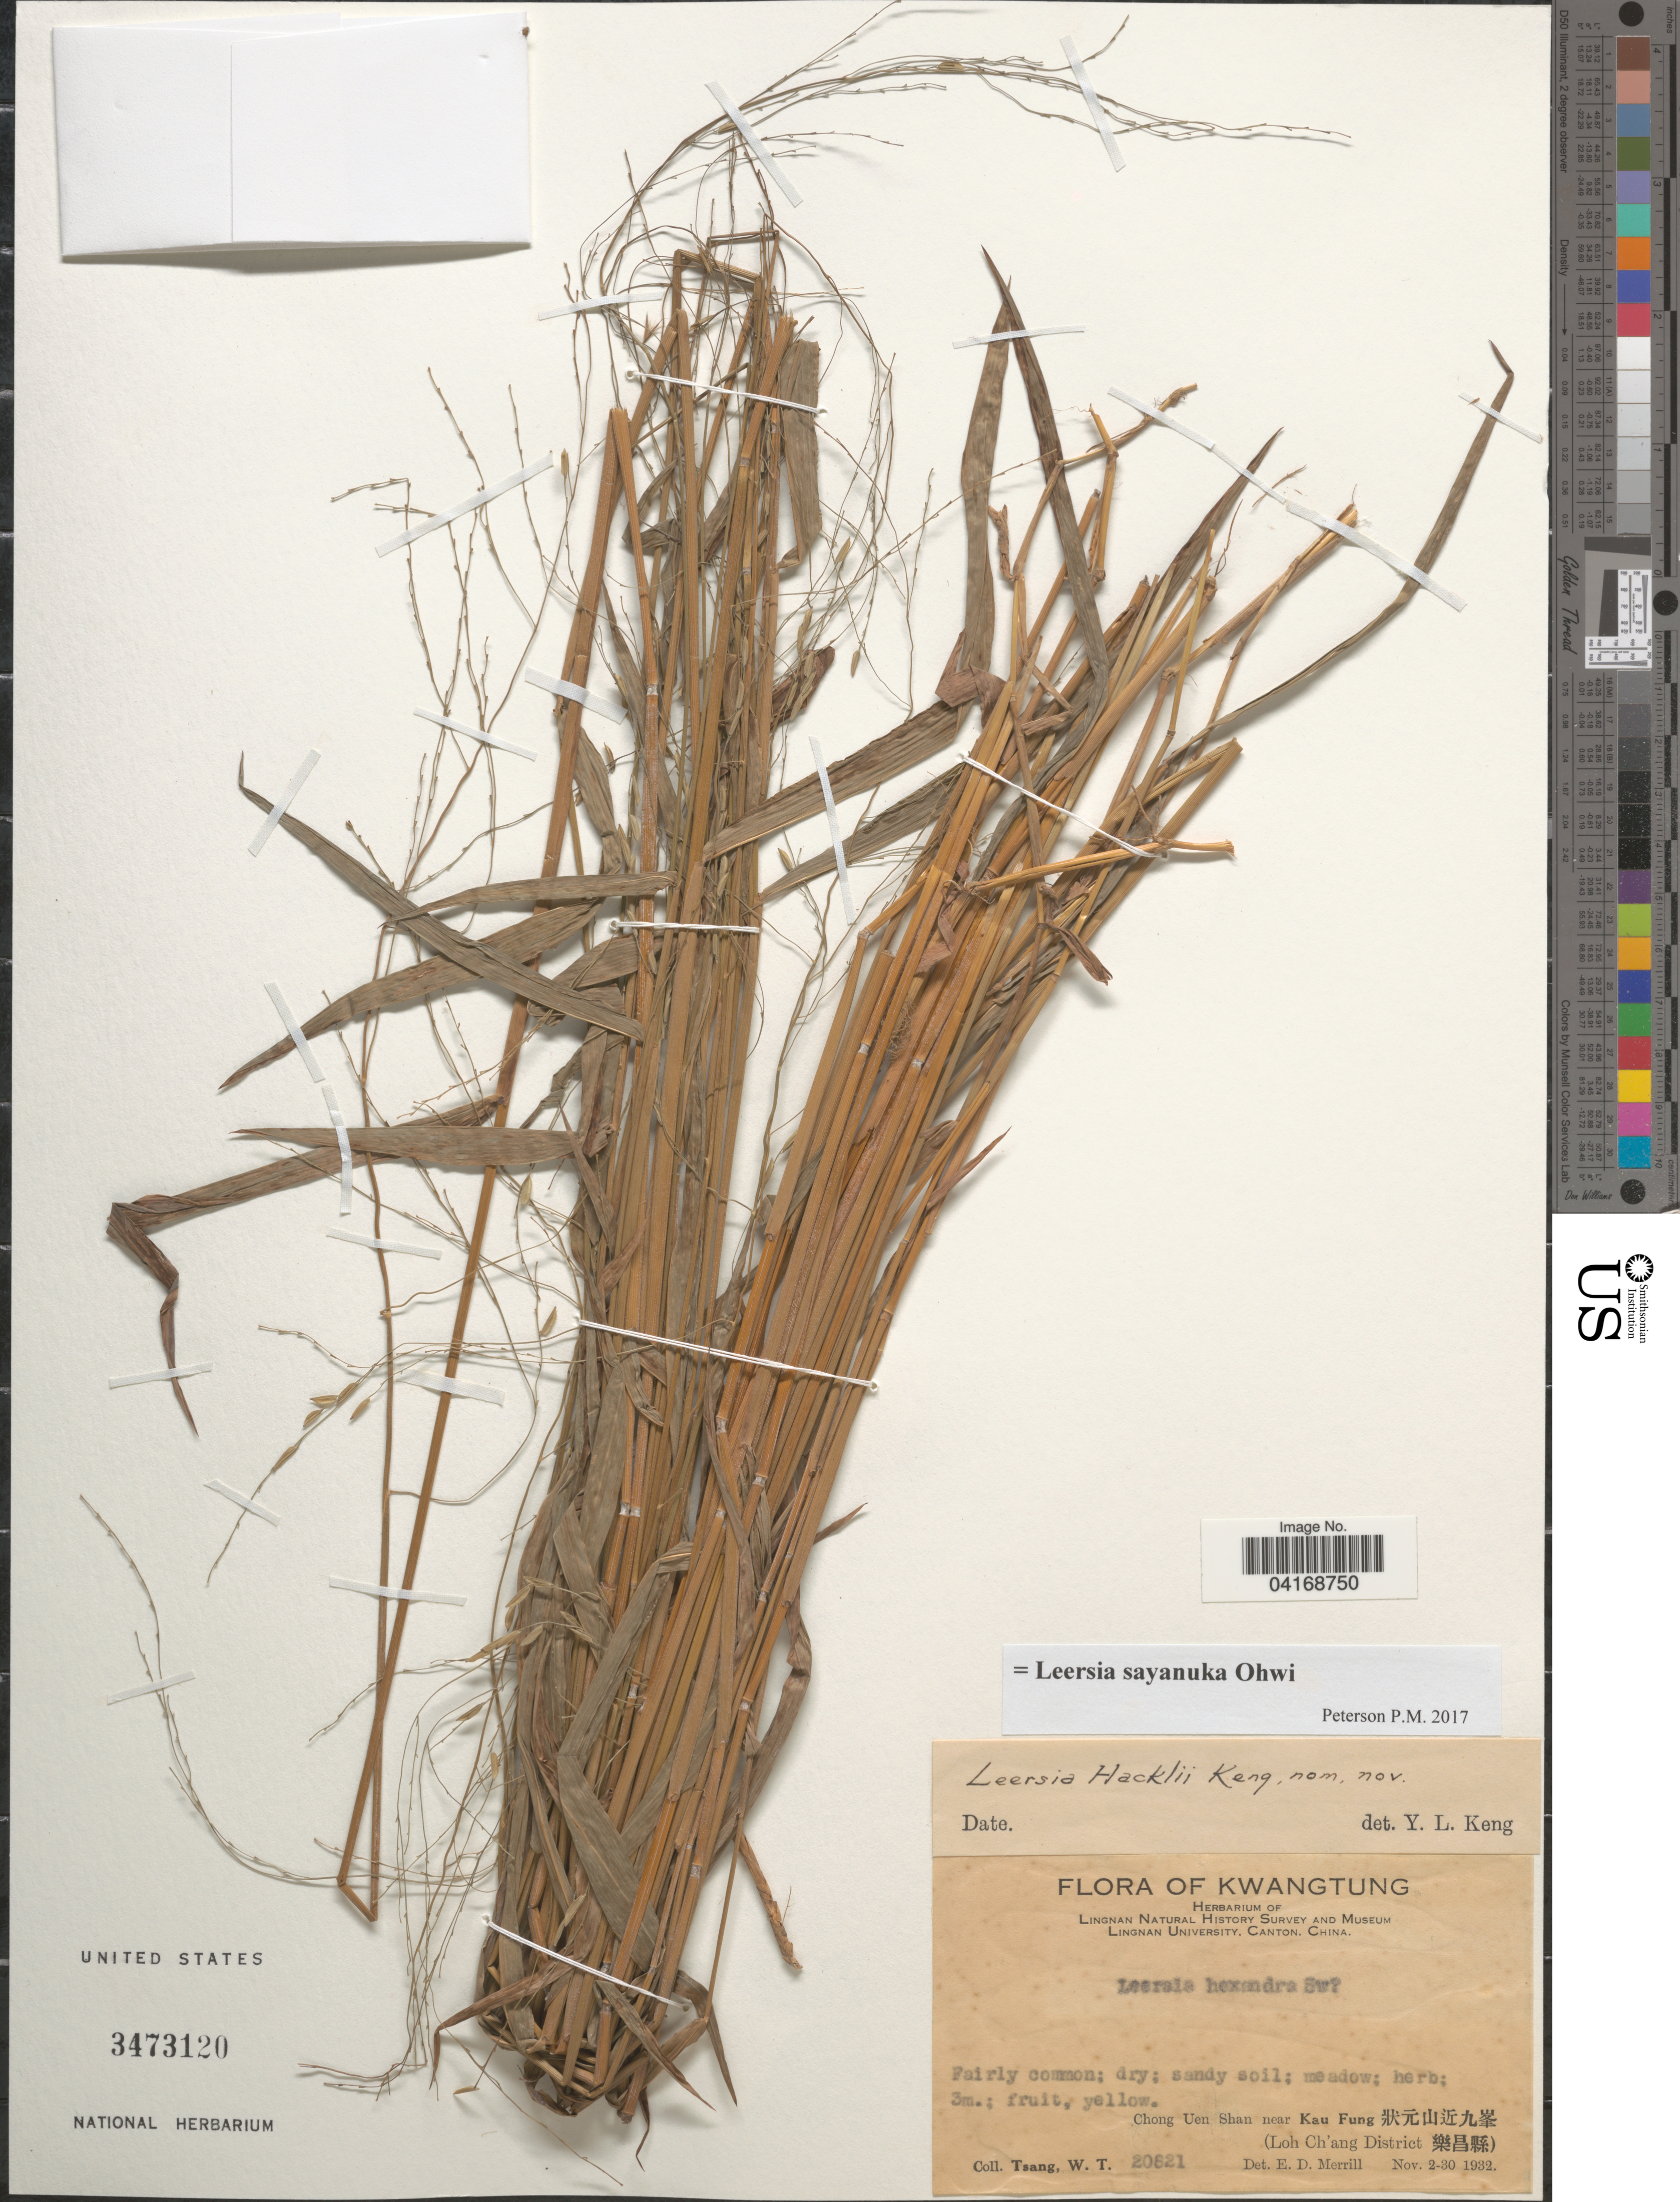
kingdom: Plantae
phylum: Tracheophyta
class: Liliopsida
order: Poales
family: Poaceae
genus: Leersia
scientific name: Leersia sayanuka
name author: Ohwi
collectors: W. T. Tsang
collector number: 20821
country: China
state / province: Guangdong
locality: Kwangtung. Chong Uen Shan near Kau Fang X. (Loh Ch'ang District X).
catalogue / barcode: US 3473120